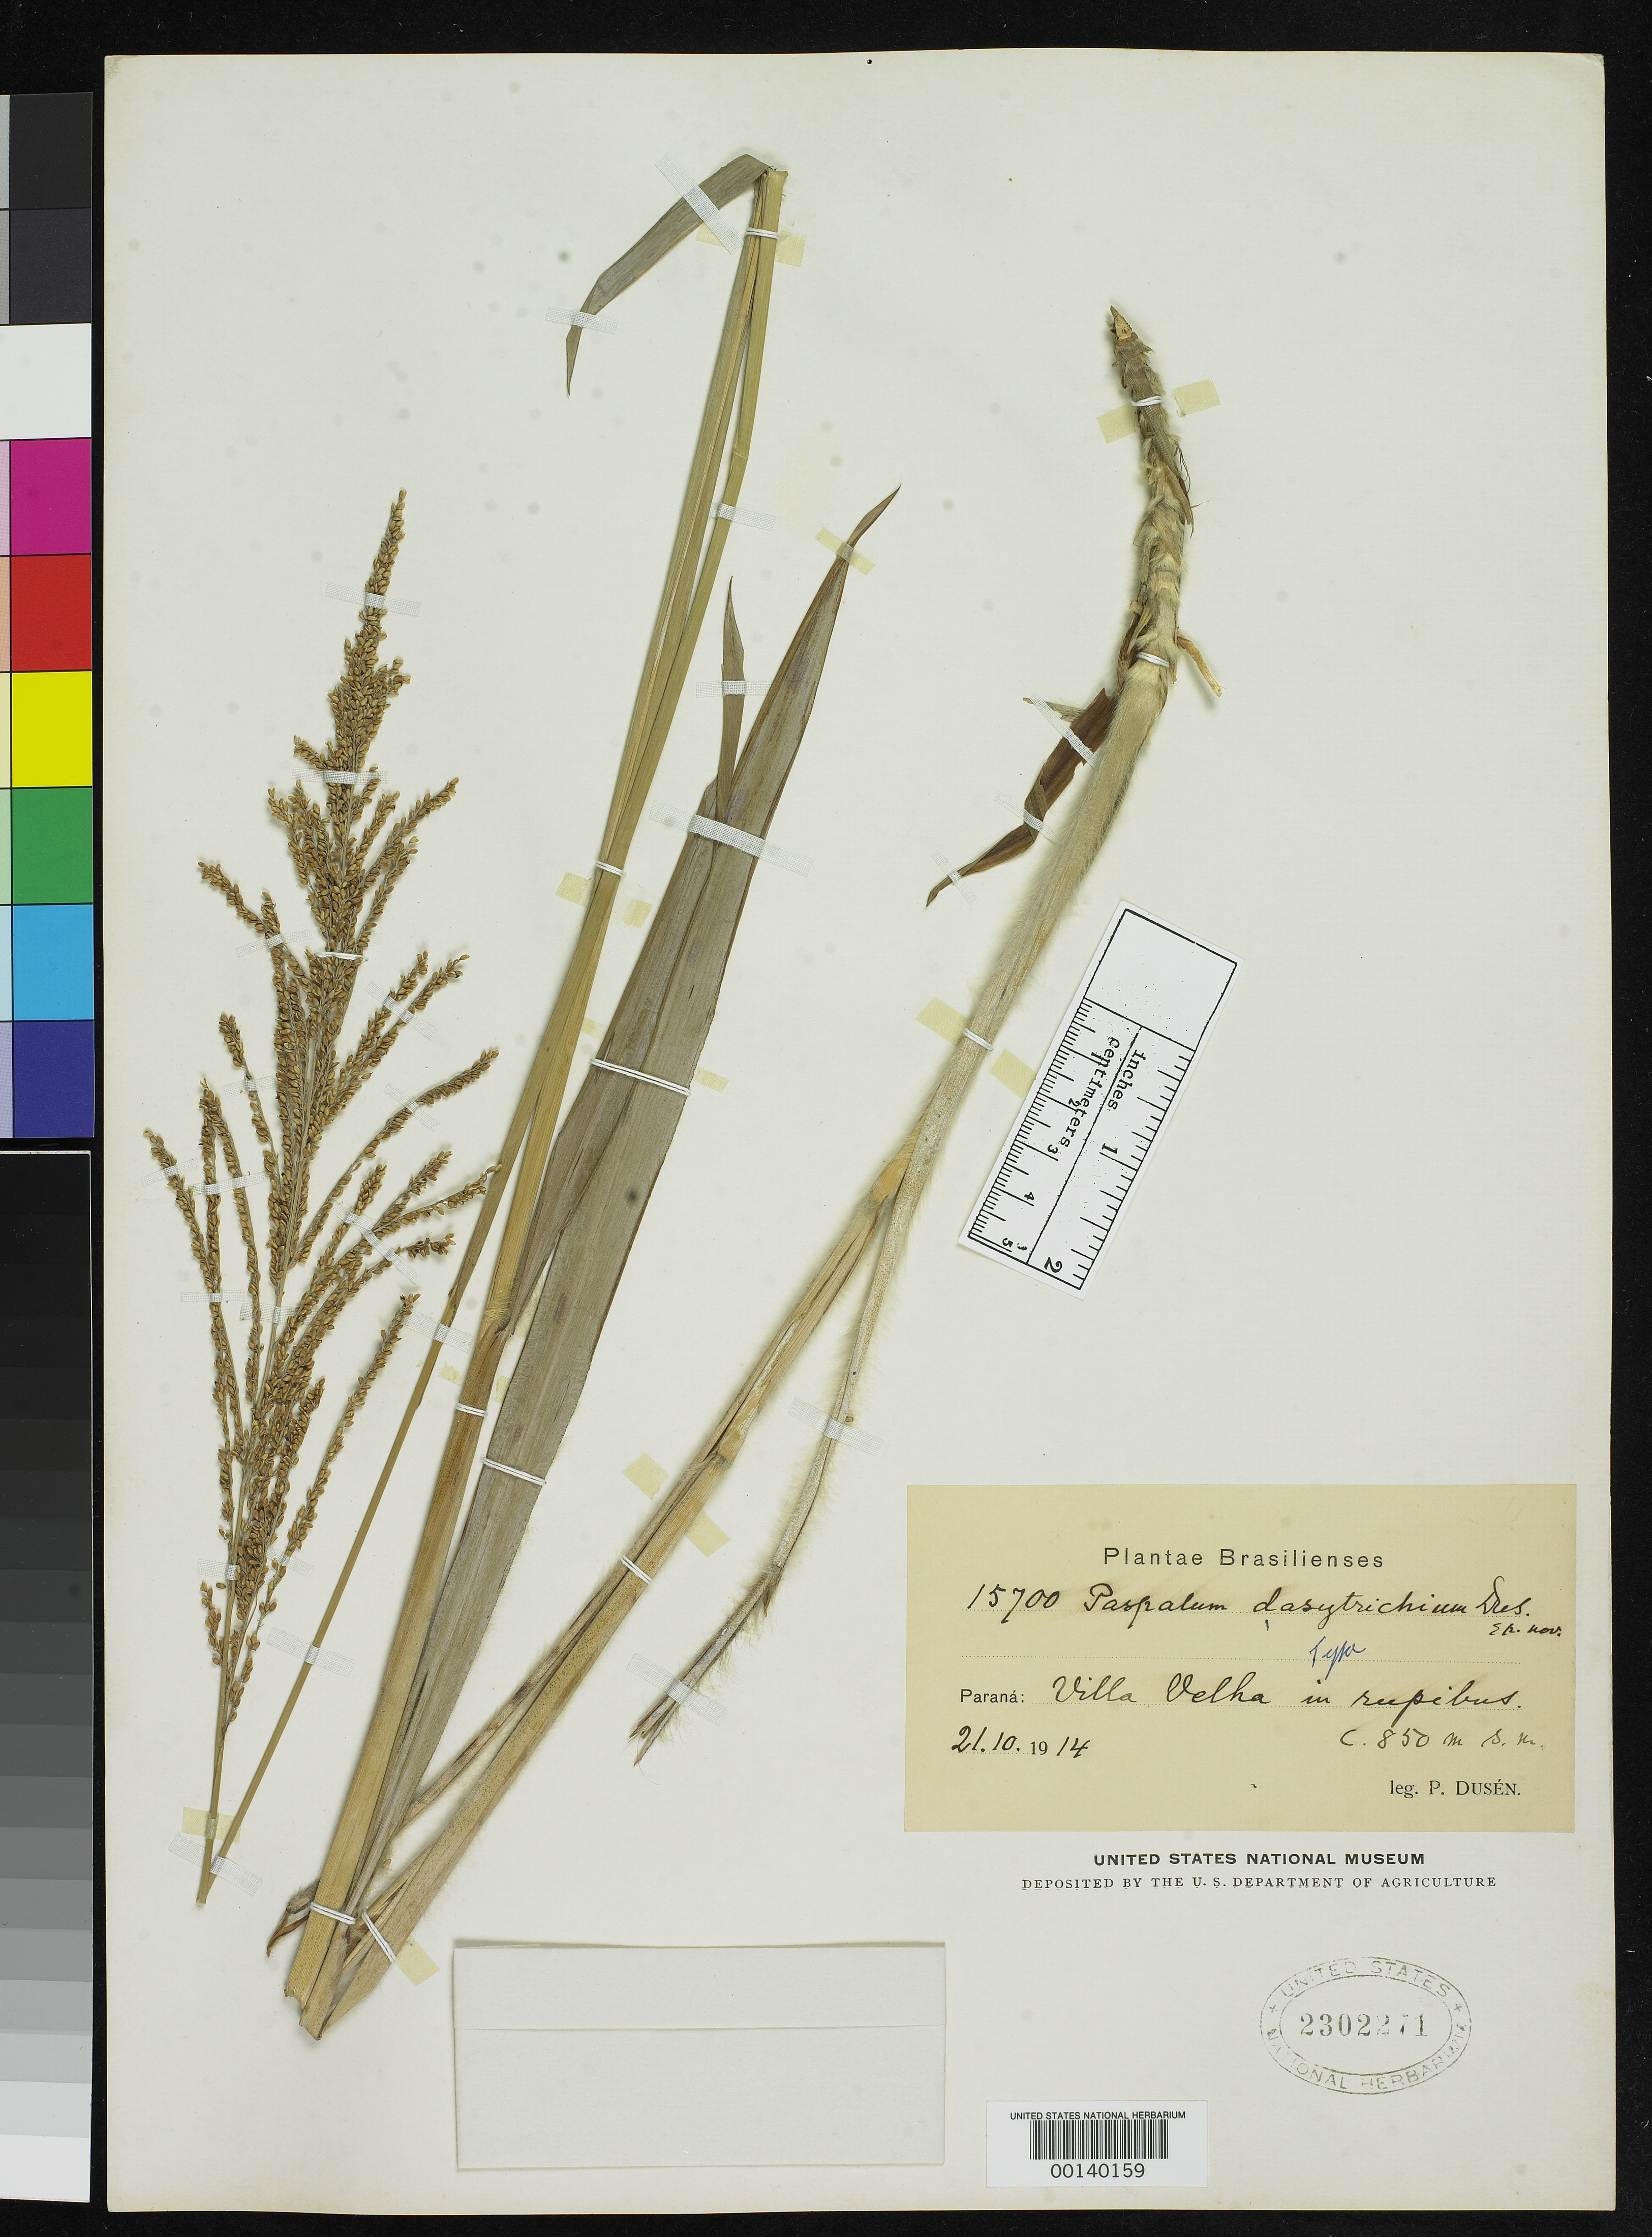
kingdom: Plantae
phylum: Tracheophyta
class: Liliopsida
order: Poales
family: Poaceae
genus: Paspalum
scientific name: Paspalum dasytrichium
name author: Dusén ex Swallen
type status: Holotype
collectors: P. Dusén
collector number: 15700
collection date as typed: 21 Oct 1914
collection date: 1914-10-21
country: Brazil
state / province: Paraná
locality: Villa Velha.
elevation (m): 850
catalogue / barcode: US 2302271